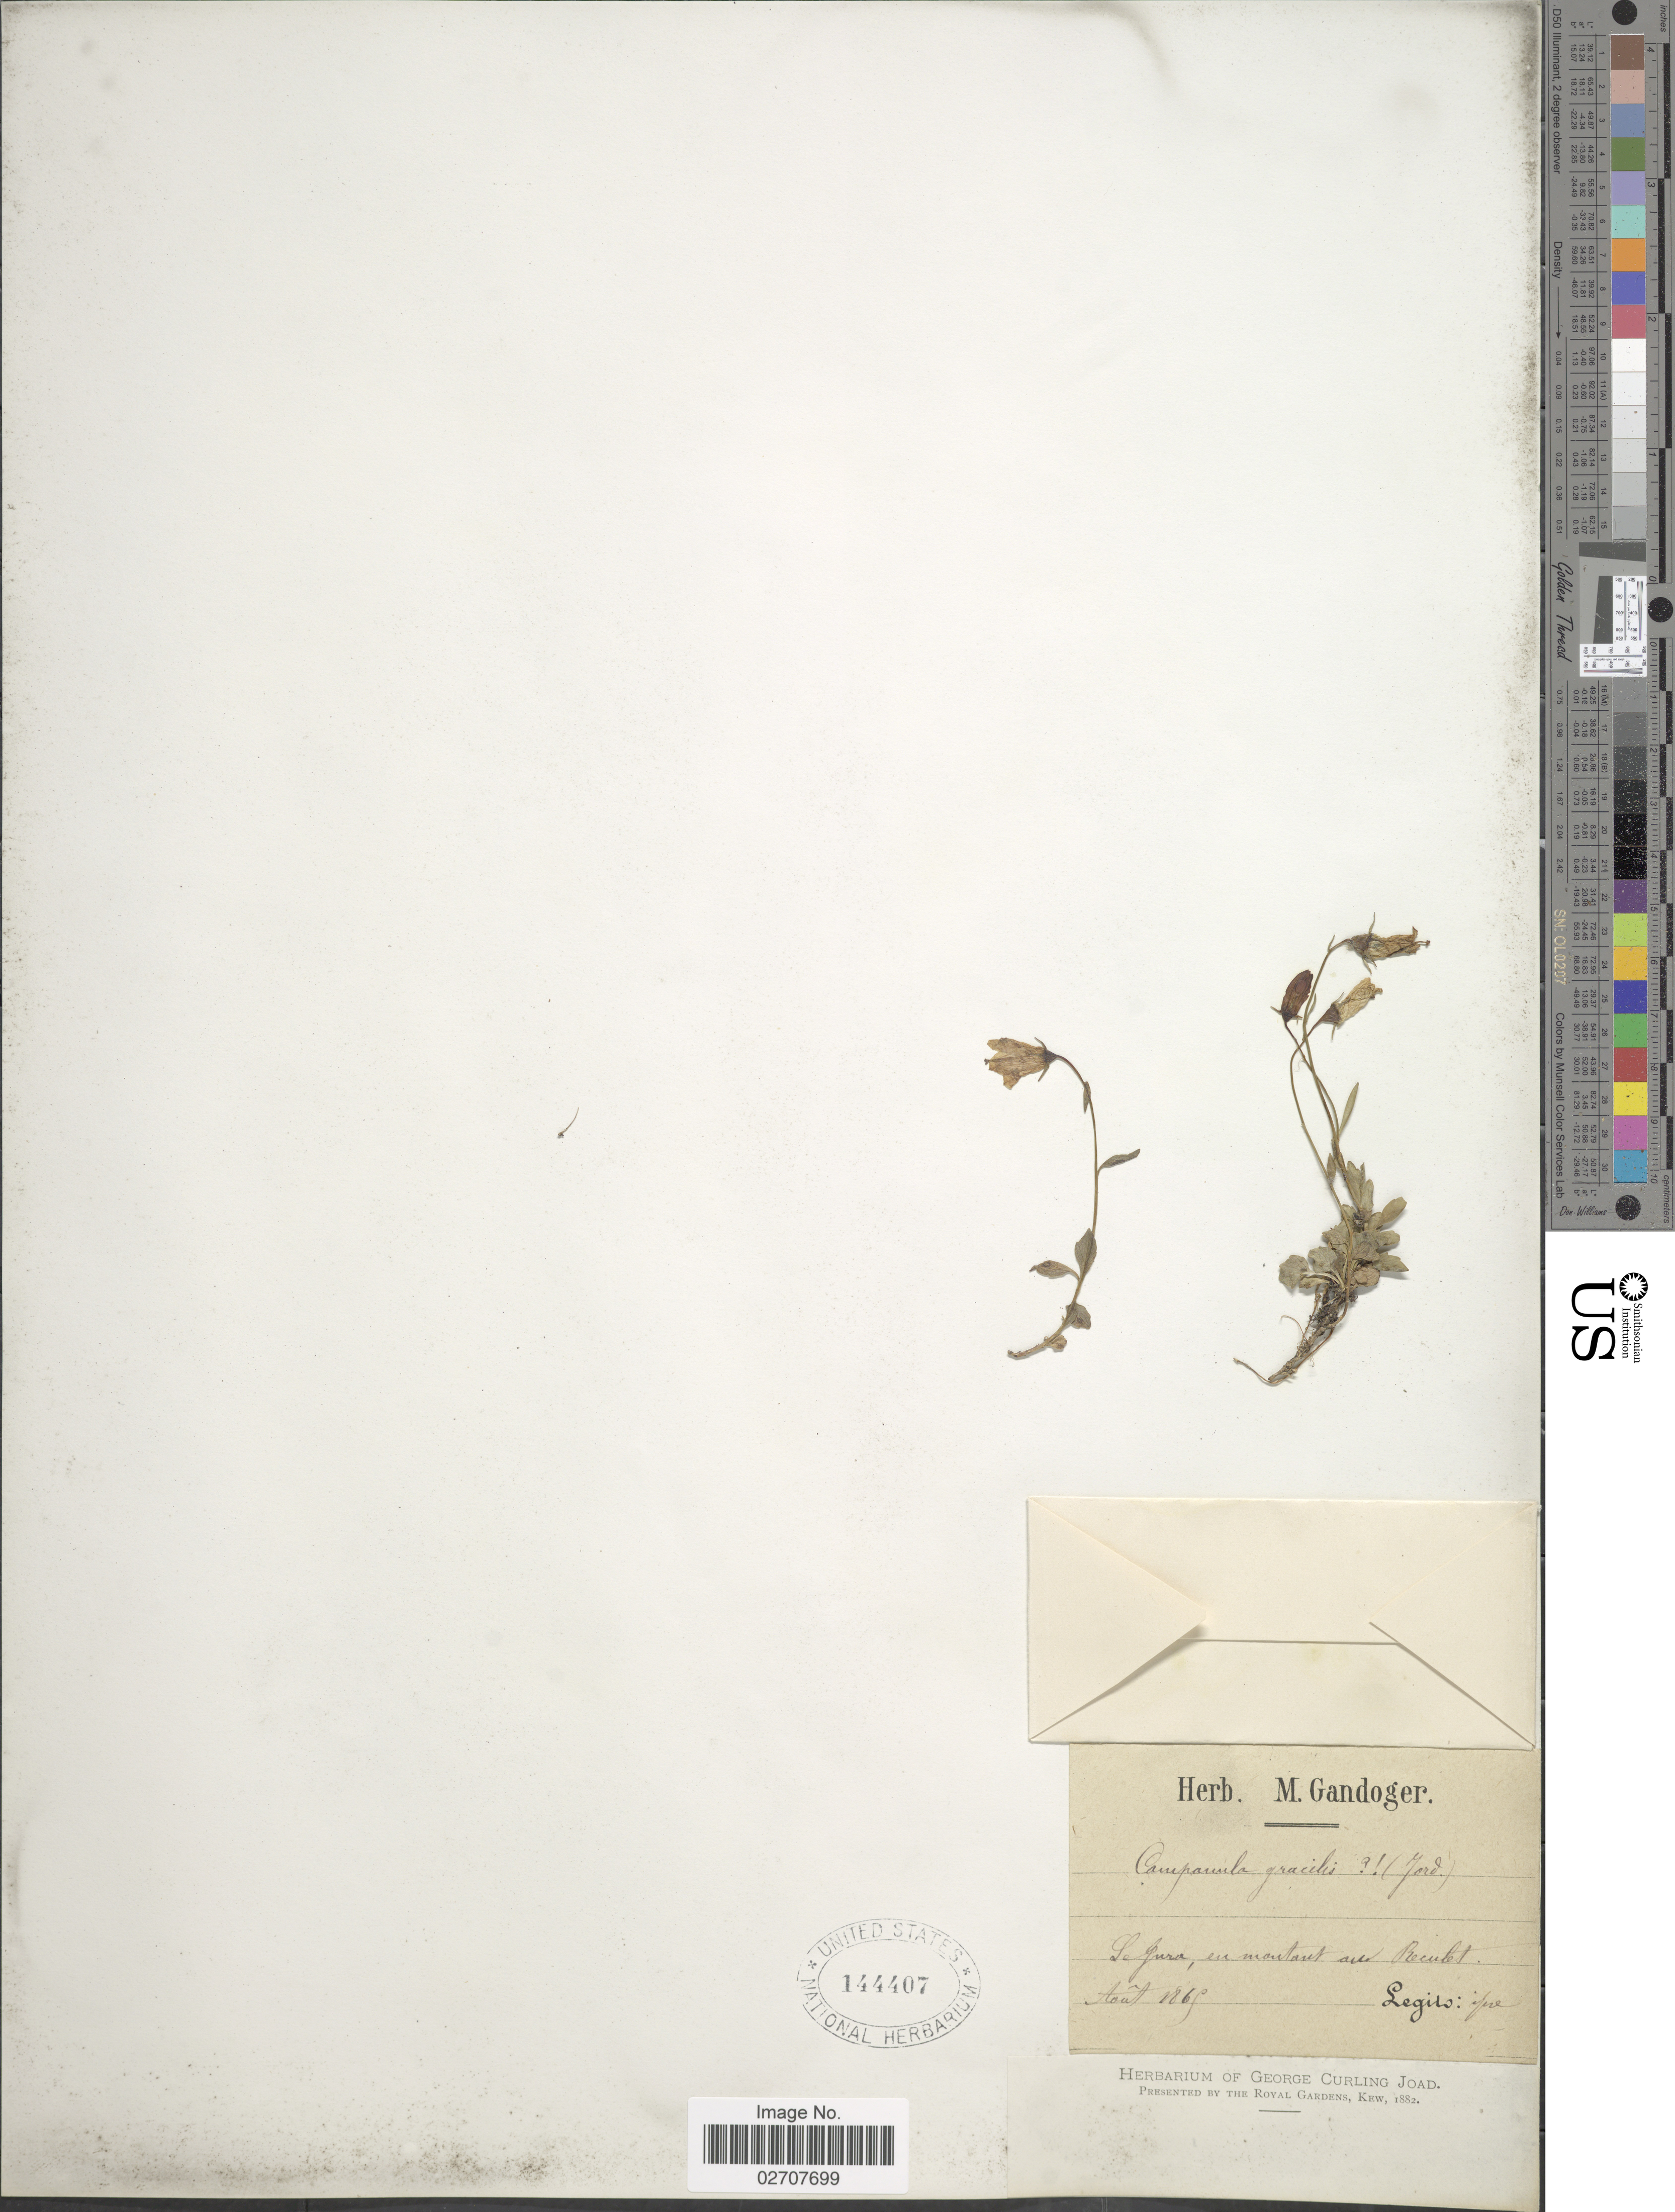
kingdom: Plantae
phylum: Tracheophyta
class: Magnoliopsida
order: Asterales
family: Campanulaceae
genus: Campanula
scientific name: Campanula gracilis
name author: G. Forst.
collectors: M. Gandoger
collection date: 1865-08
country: France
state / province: Auvergne-Rhône-Alpes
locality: Le Jura en montant aur Reculet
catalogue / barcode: US 144407